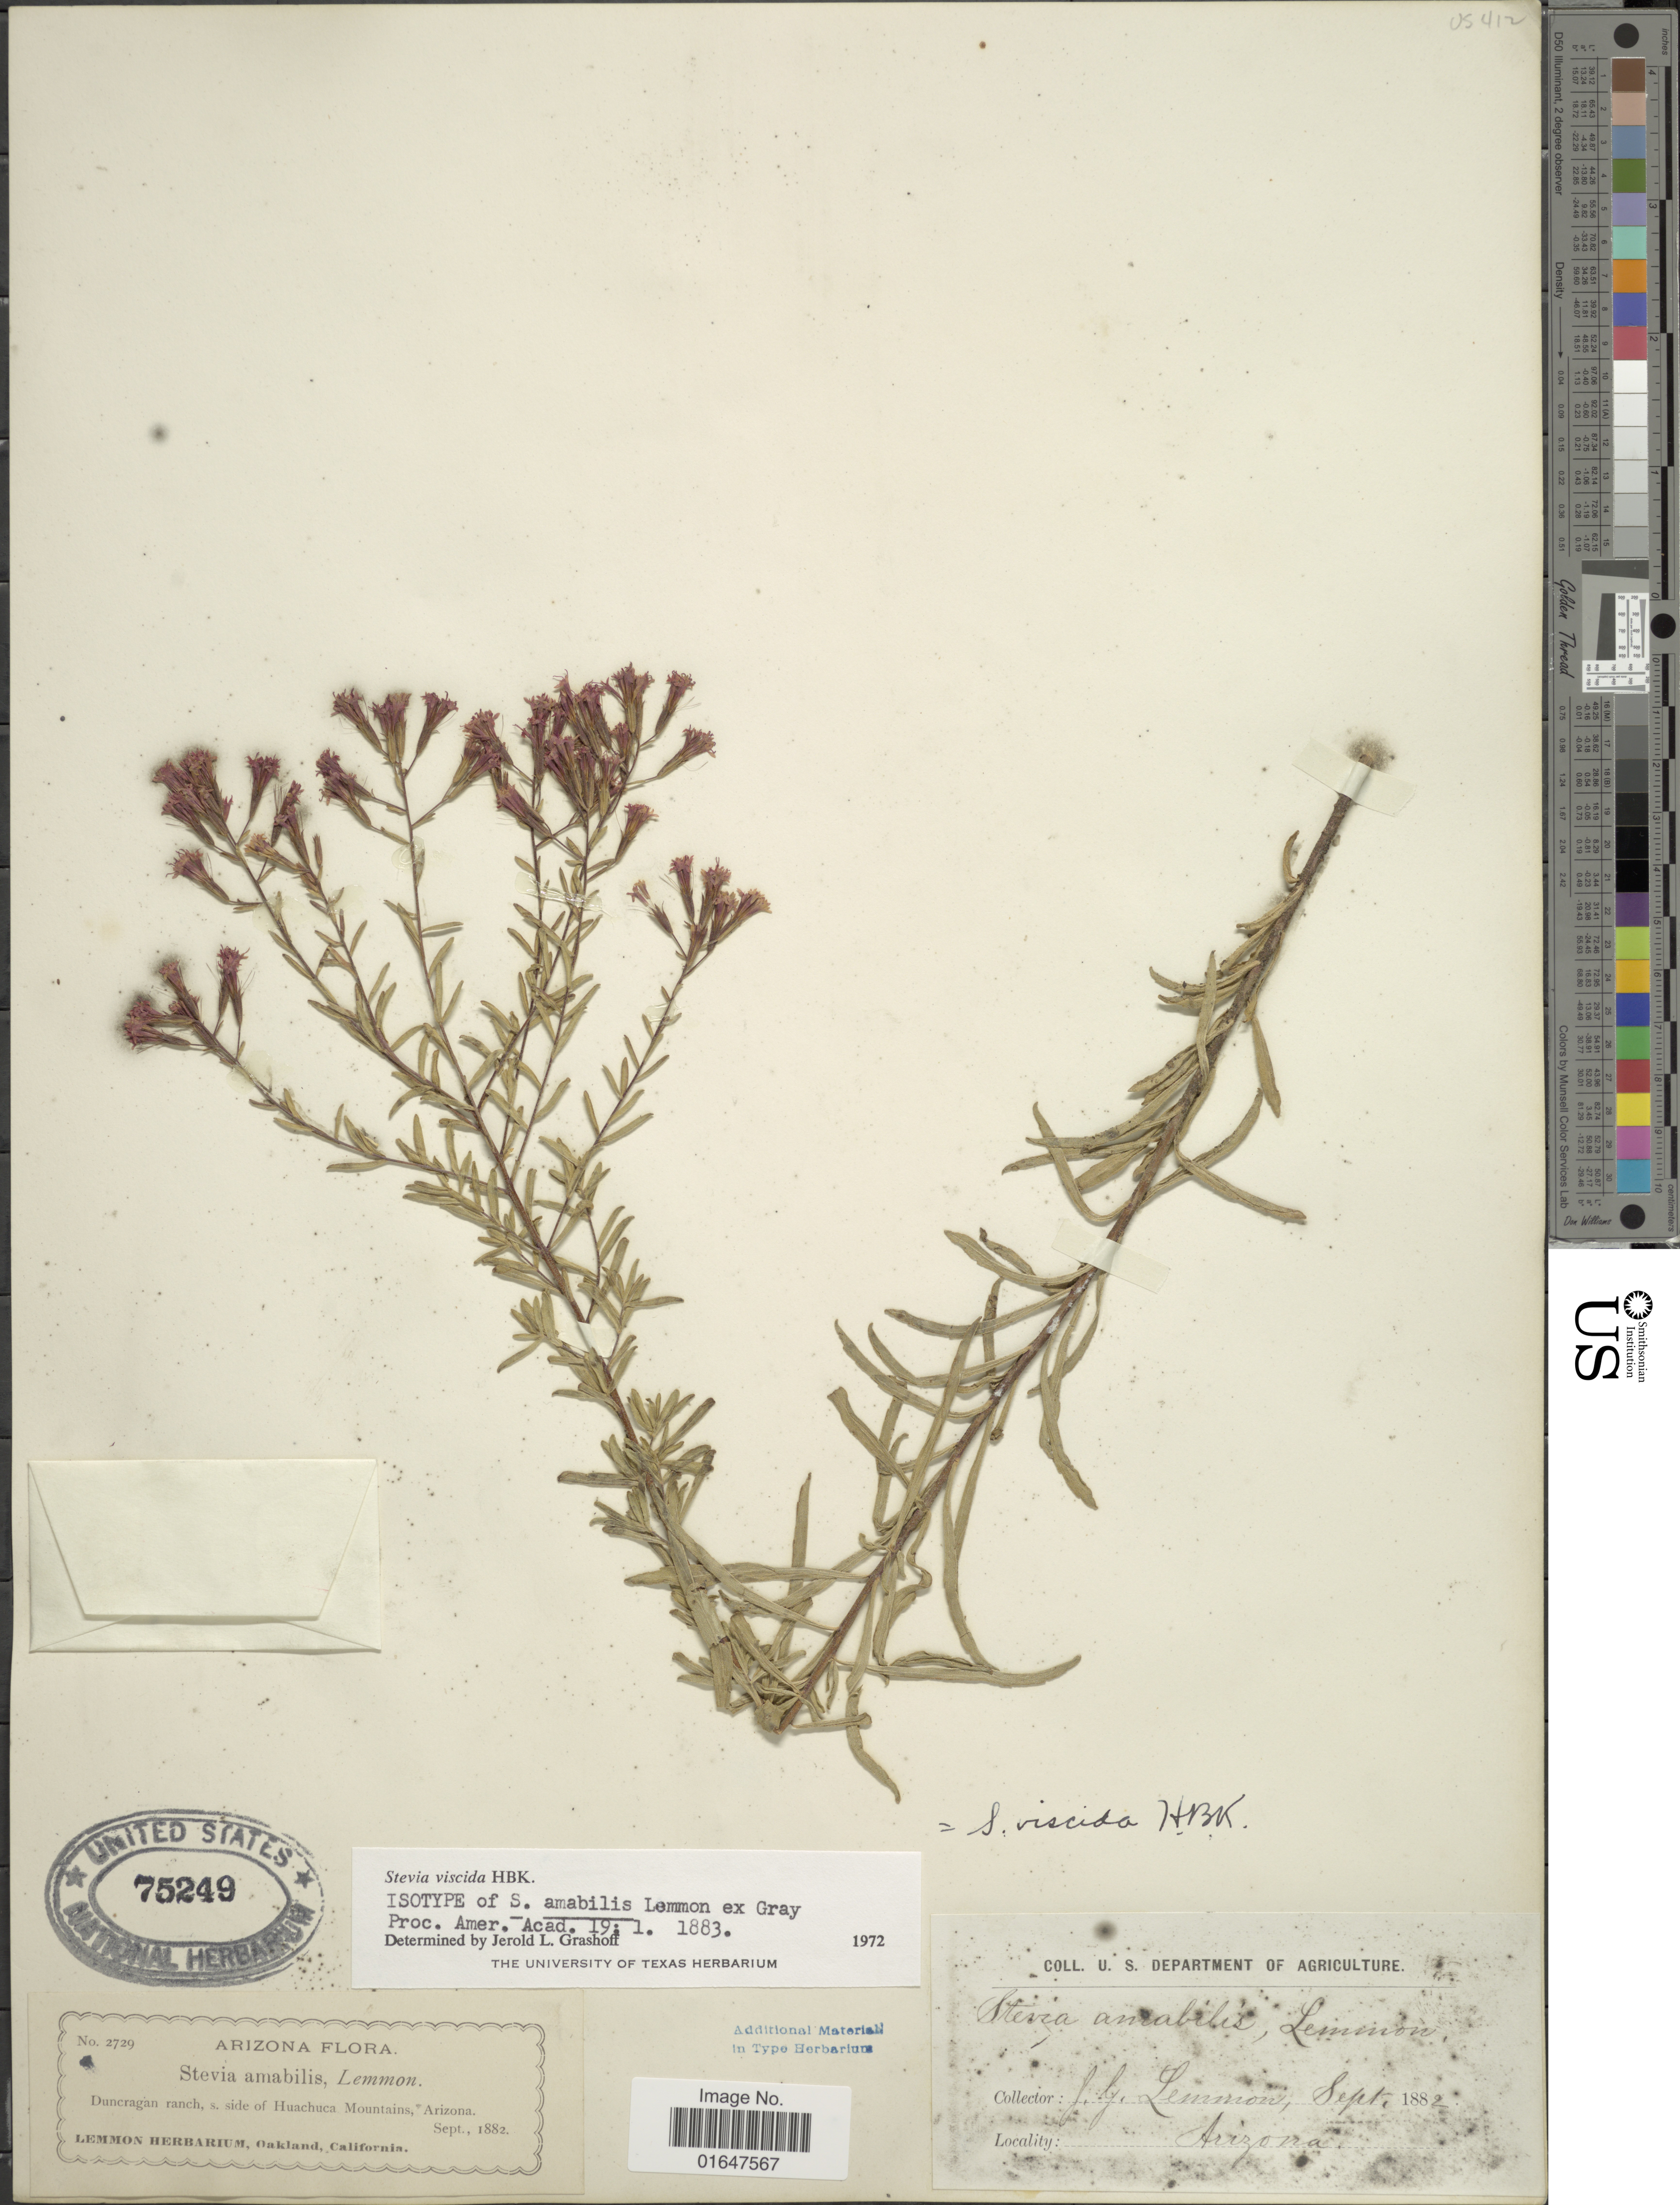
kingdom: Plantae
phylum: Tracheophyta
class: Magnoliopsida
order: Asterales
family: Asteraceae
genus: Stevia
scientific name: Stevia viscida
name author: Kunth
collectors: J. Lemmon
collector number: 2729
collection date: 1882-09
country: United States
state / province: Arizona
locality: Duncragan ranch, s side of Huachuca Mountains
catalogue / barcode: US 75249